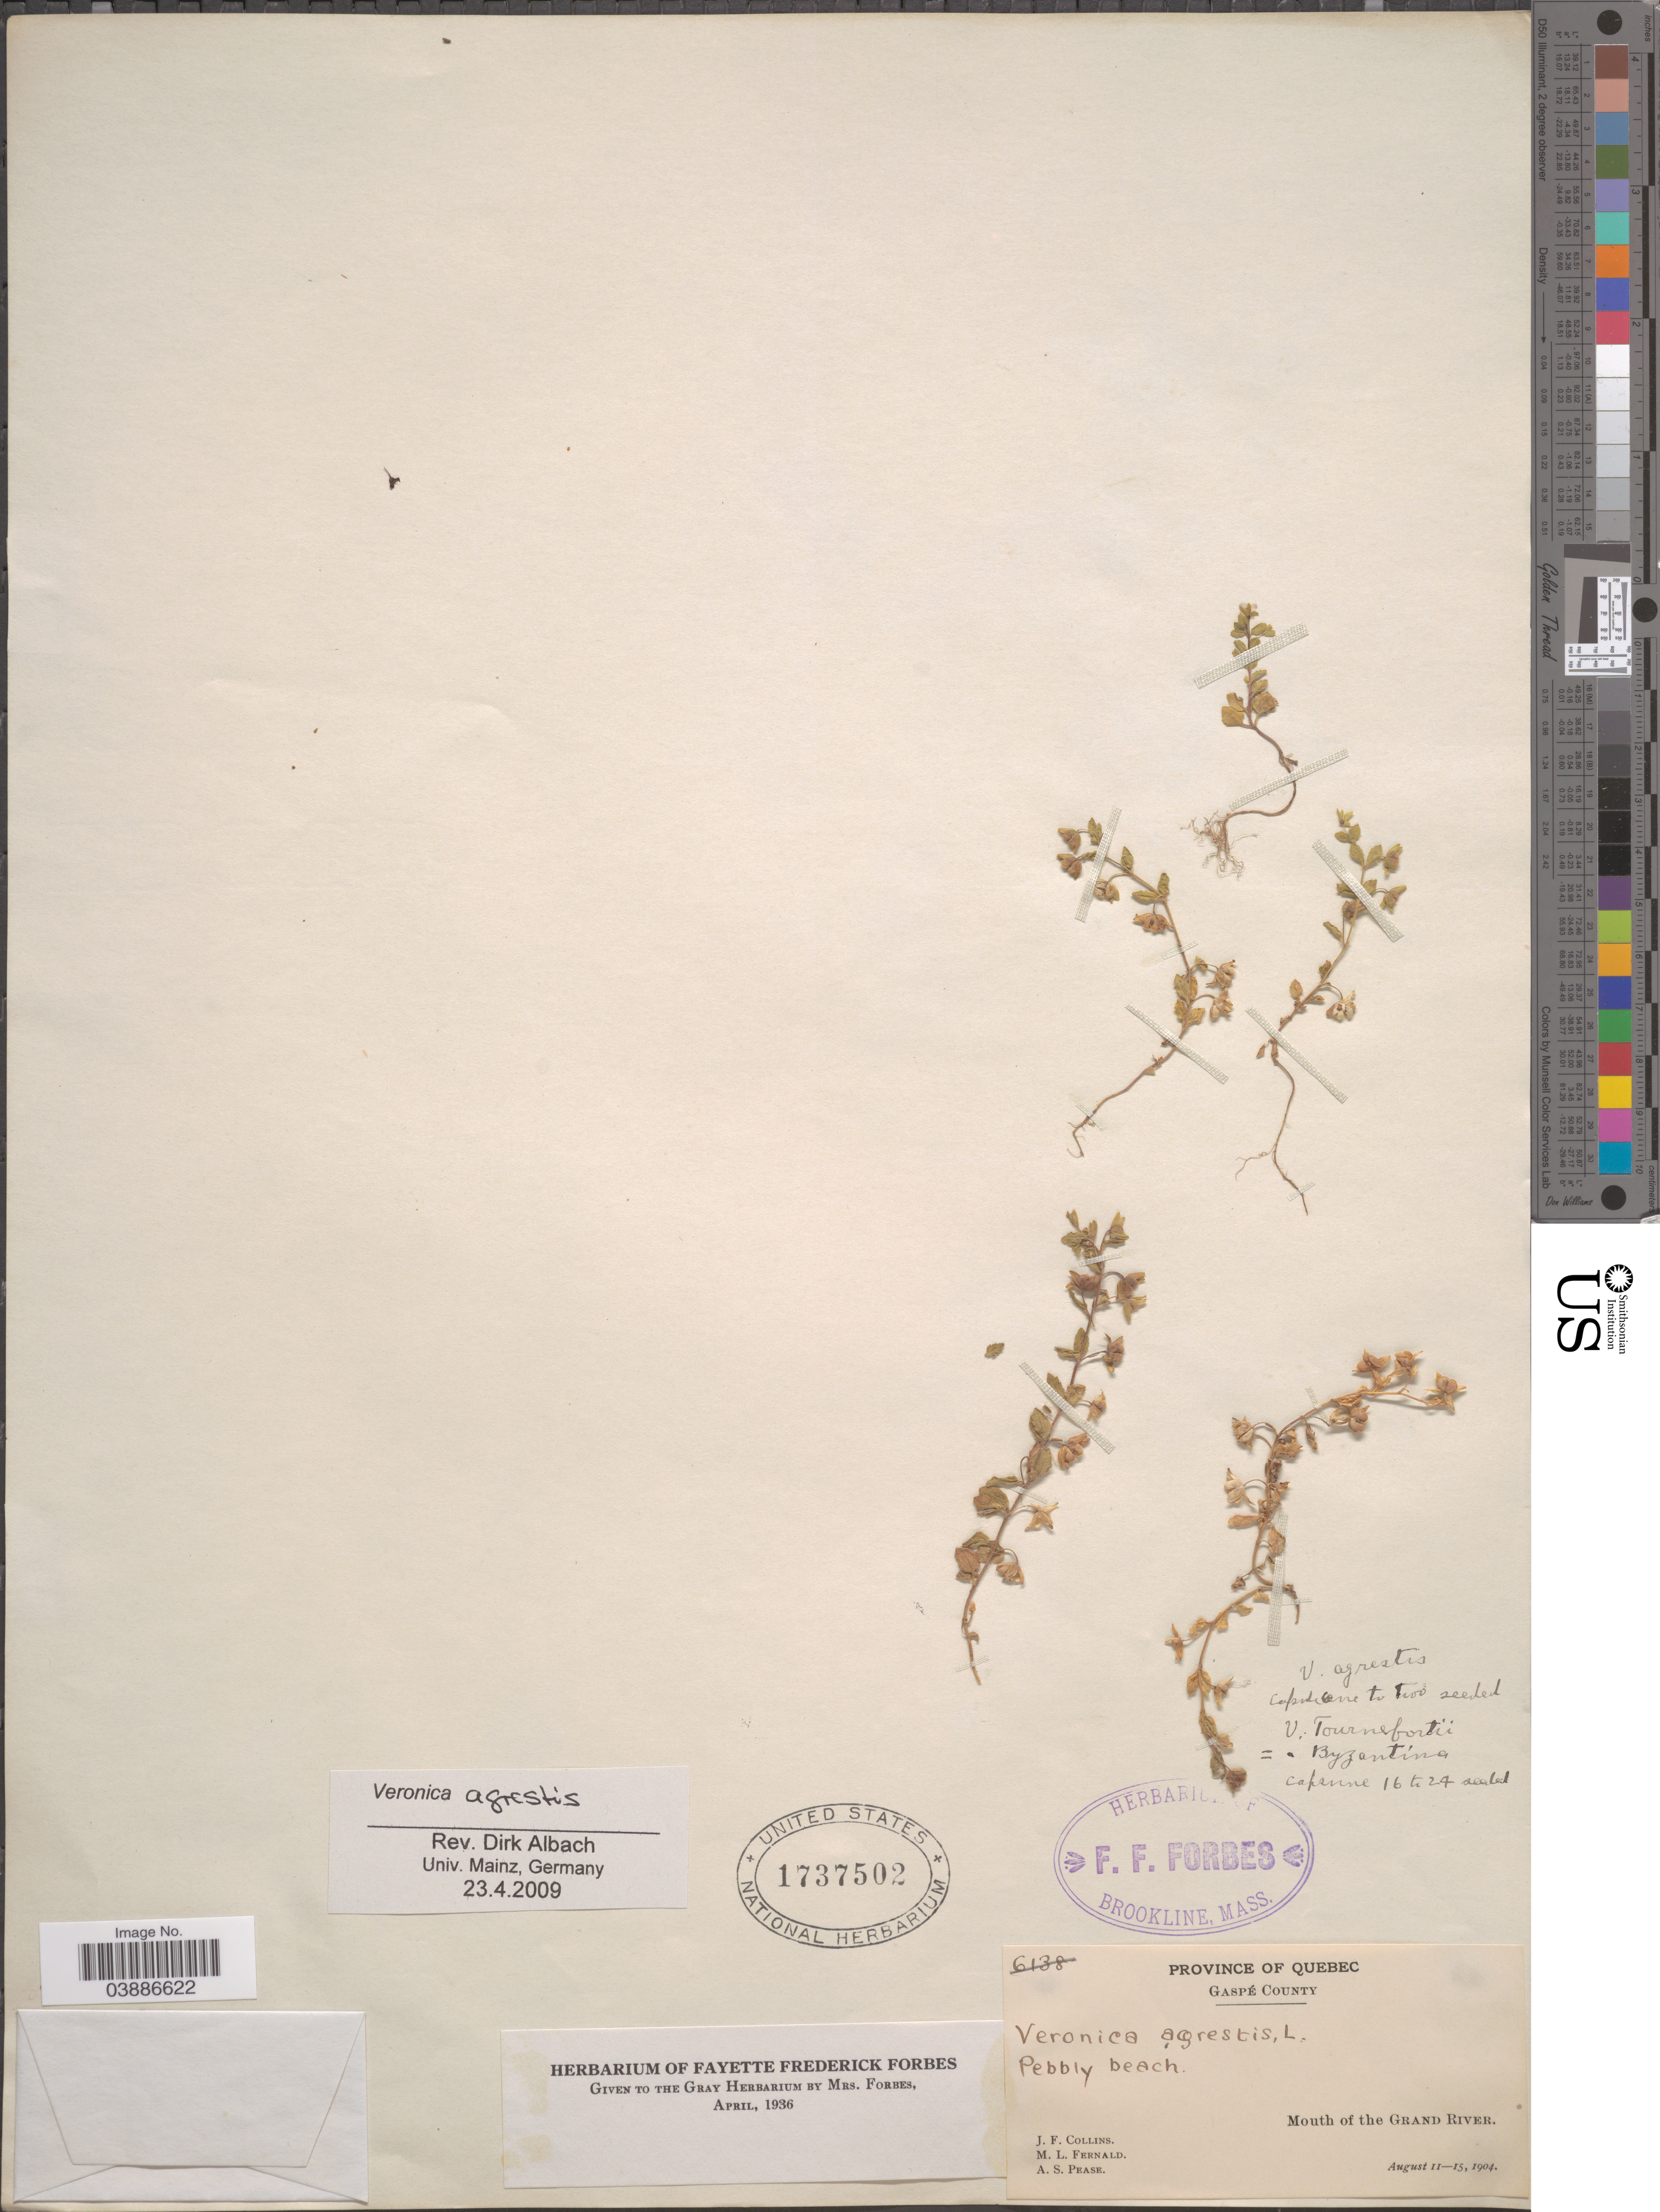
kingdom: Plantae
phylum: Tracheophyta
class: Magnoliopsida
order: Lamiales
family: Plantaginaceae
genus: Veronica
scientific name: Veronica agrestis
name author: L.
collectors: J. Collins, M. L. Fernald & A. S. Pease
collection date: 1904-08-11/1904-08-15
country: Canada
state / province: Quebec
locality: Gaspé County. Pebbly beach. Mouth of the Grand River.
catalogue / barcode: US 1737502